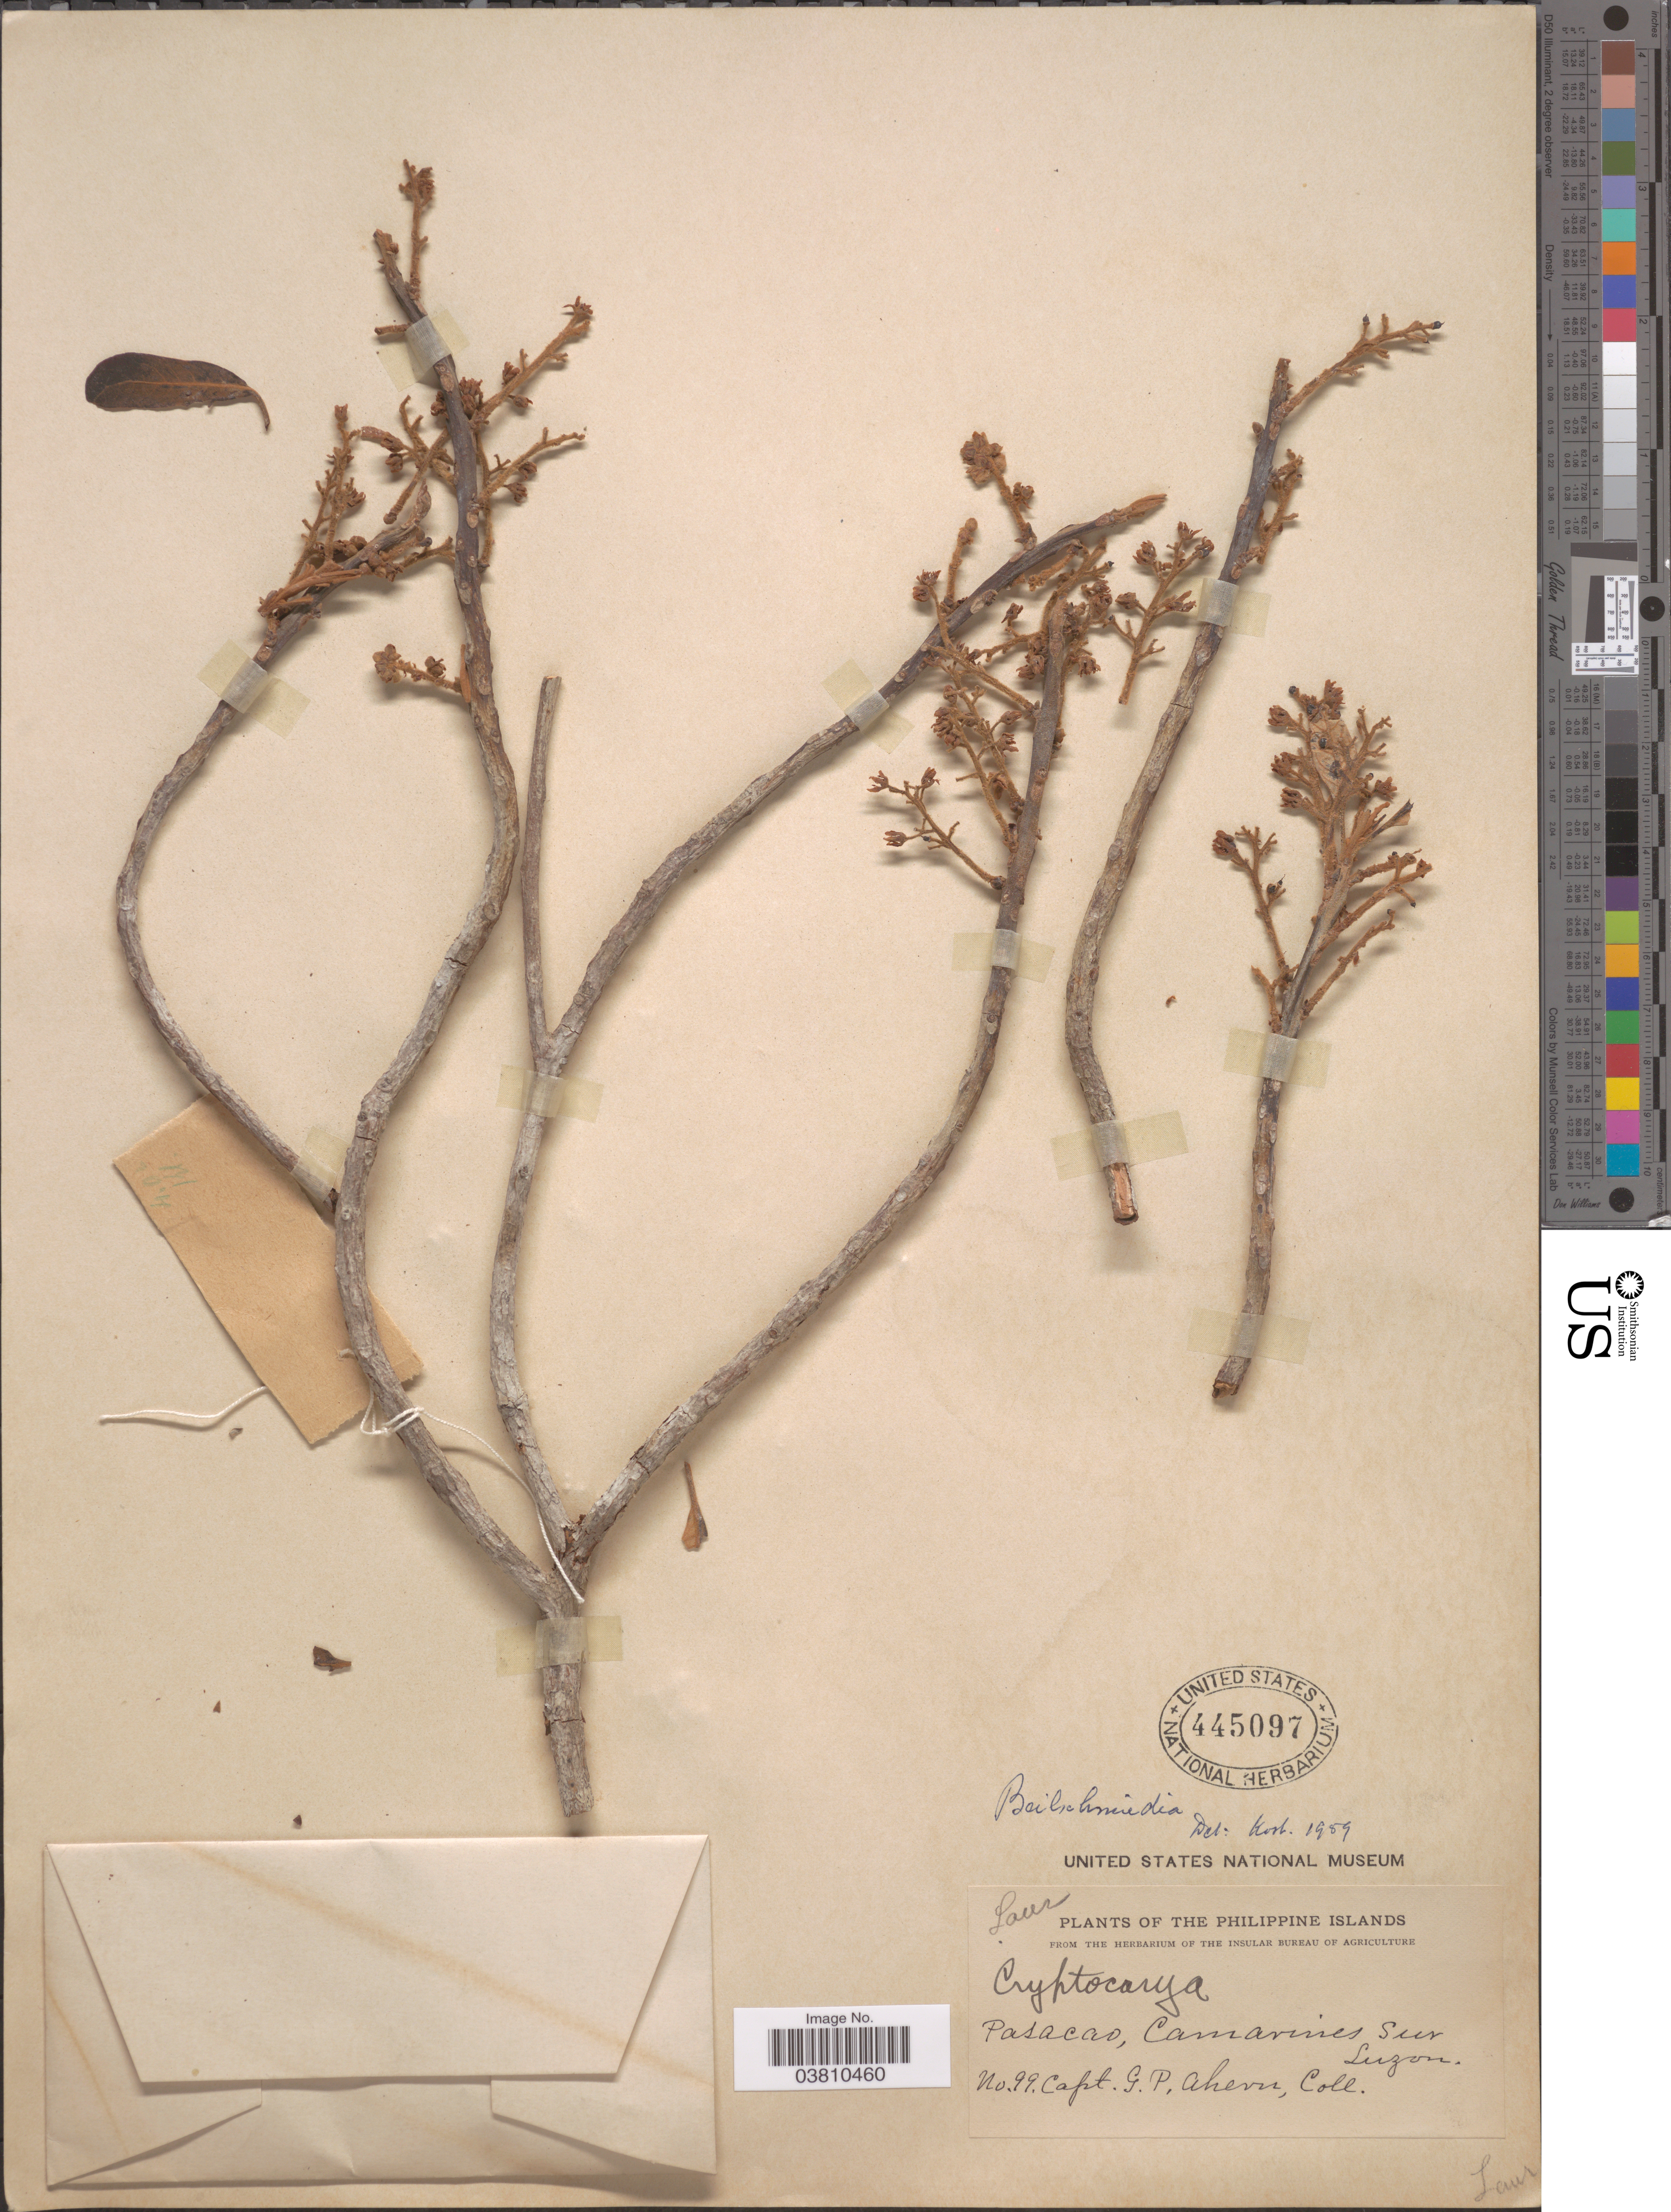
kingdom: Plantae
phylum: Tracheophyta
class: Magnoliopsida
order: Laurales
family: Lauraceae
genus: Beilschmiedia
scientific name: Beilschmiedia sp.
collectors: G. Ahern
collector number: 99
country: Philippines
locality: Philippine Islands. Pasacao, Camarines Sur, Luzon.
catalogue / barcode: US 445097